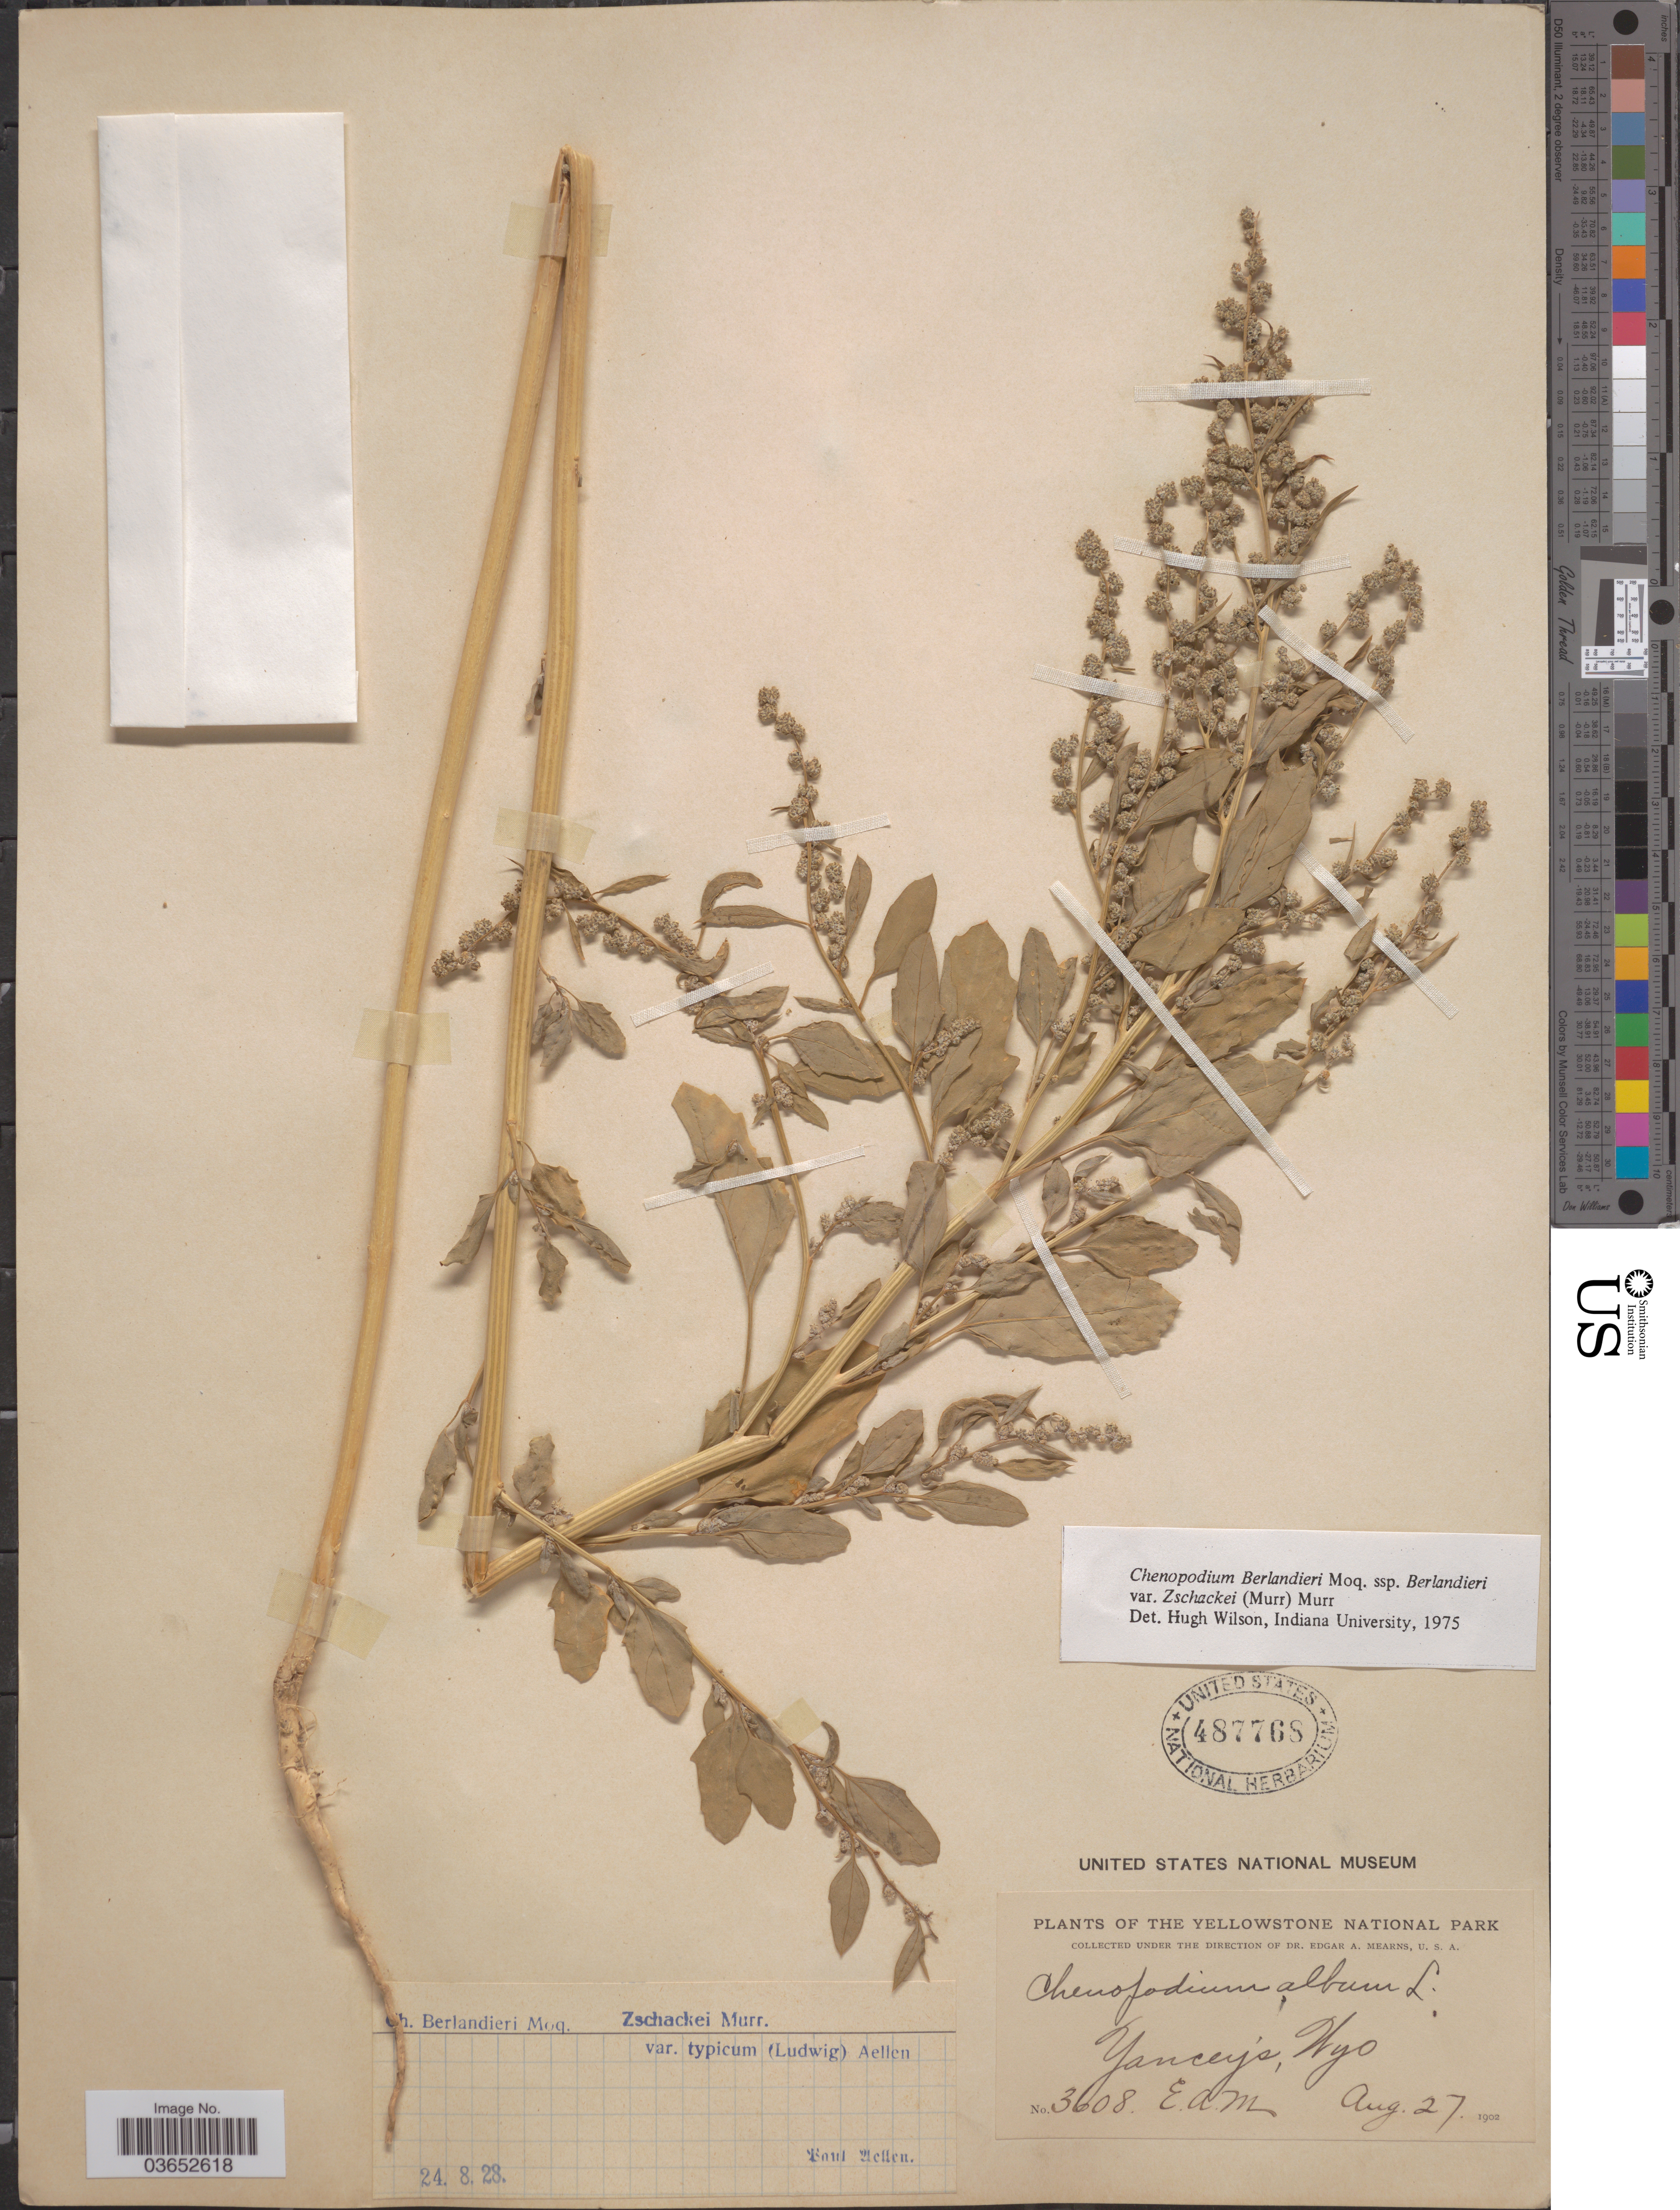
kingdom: Plantae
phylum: Tracheophyta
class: Magnoliopsida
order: Caryophyllales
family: Amaranthaceae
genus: Chenopodium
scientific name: Chenopodium berlandieri var. zschackei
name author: (Murr.) Murr.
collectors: E. A. Mearns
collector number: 3608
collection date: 1902-08-27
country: United States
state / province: Wyoming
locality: Yellowstone National Park. Yancey's.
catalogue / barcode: US 487768